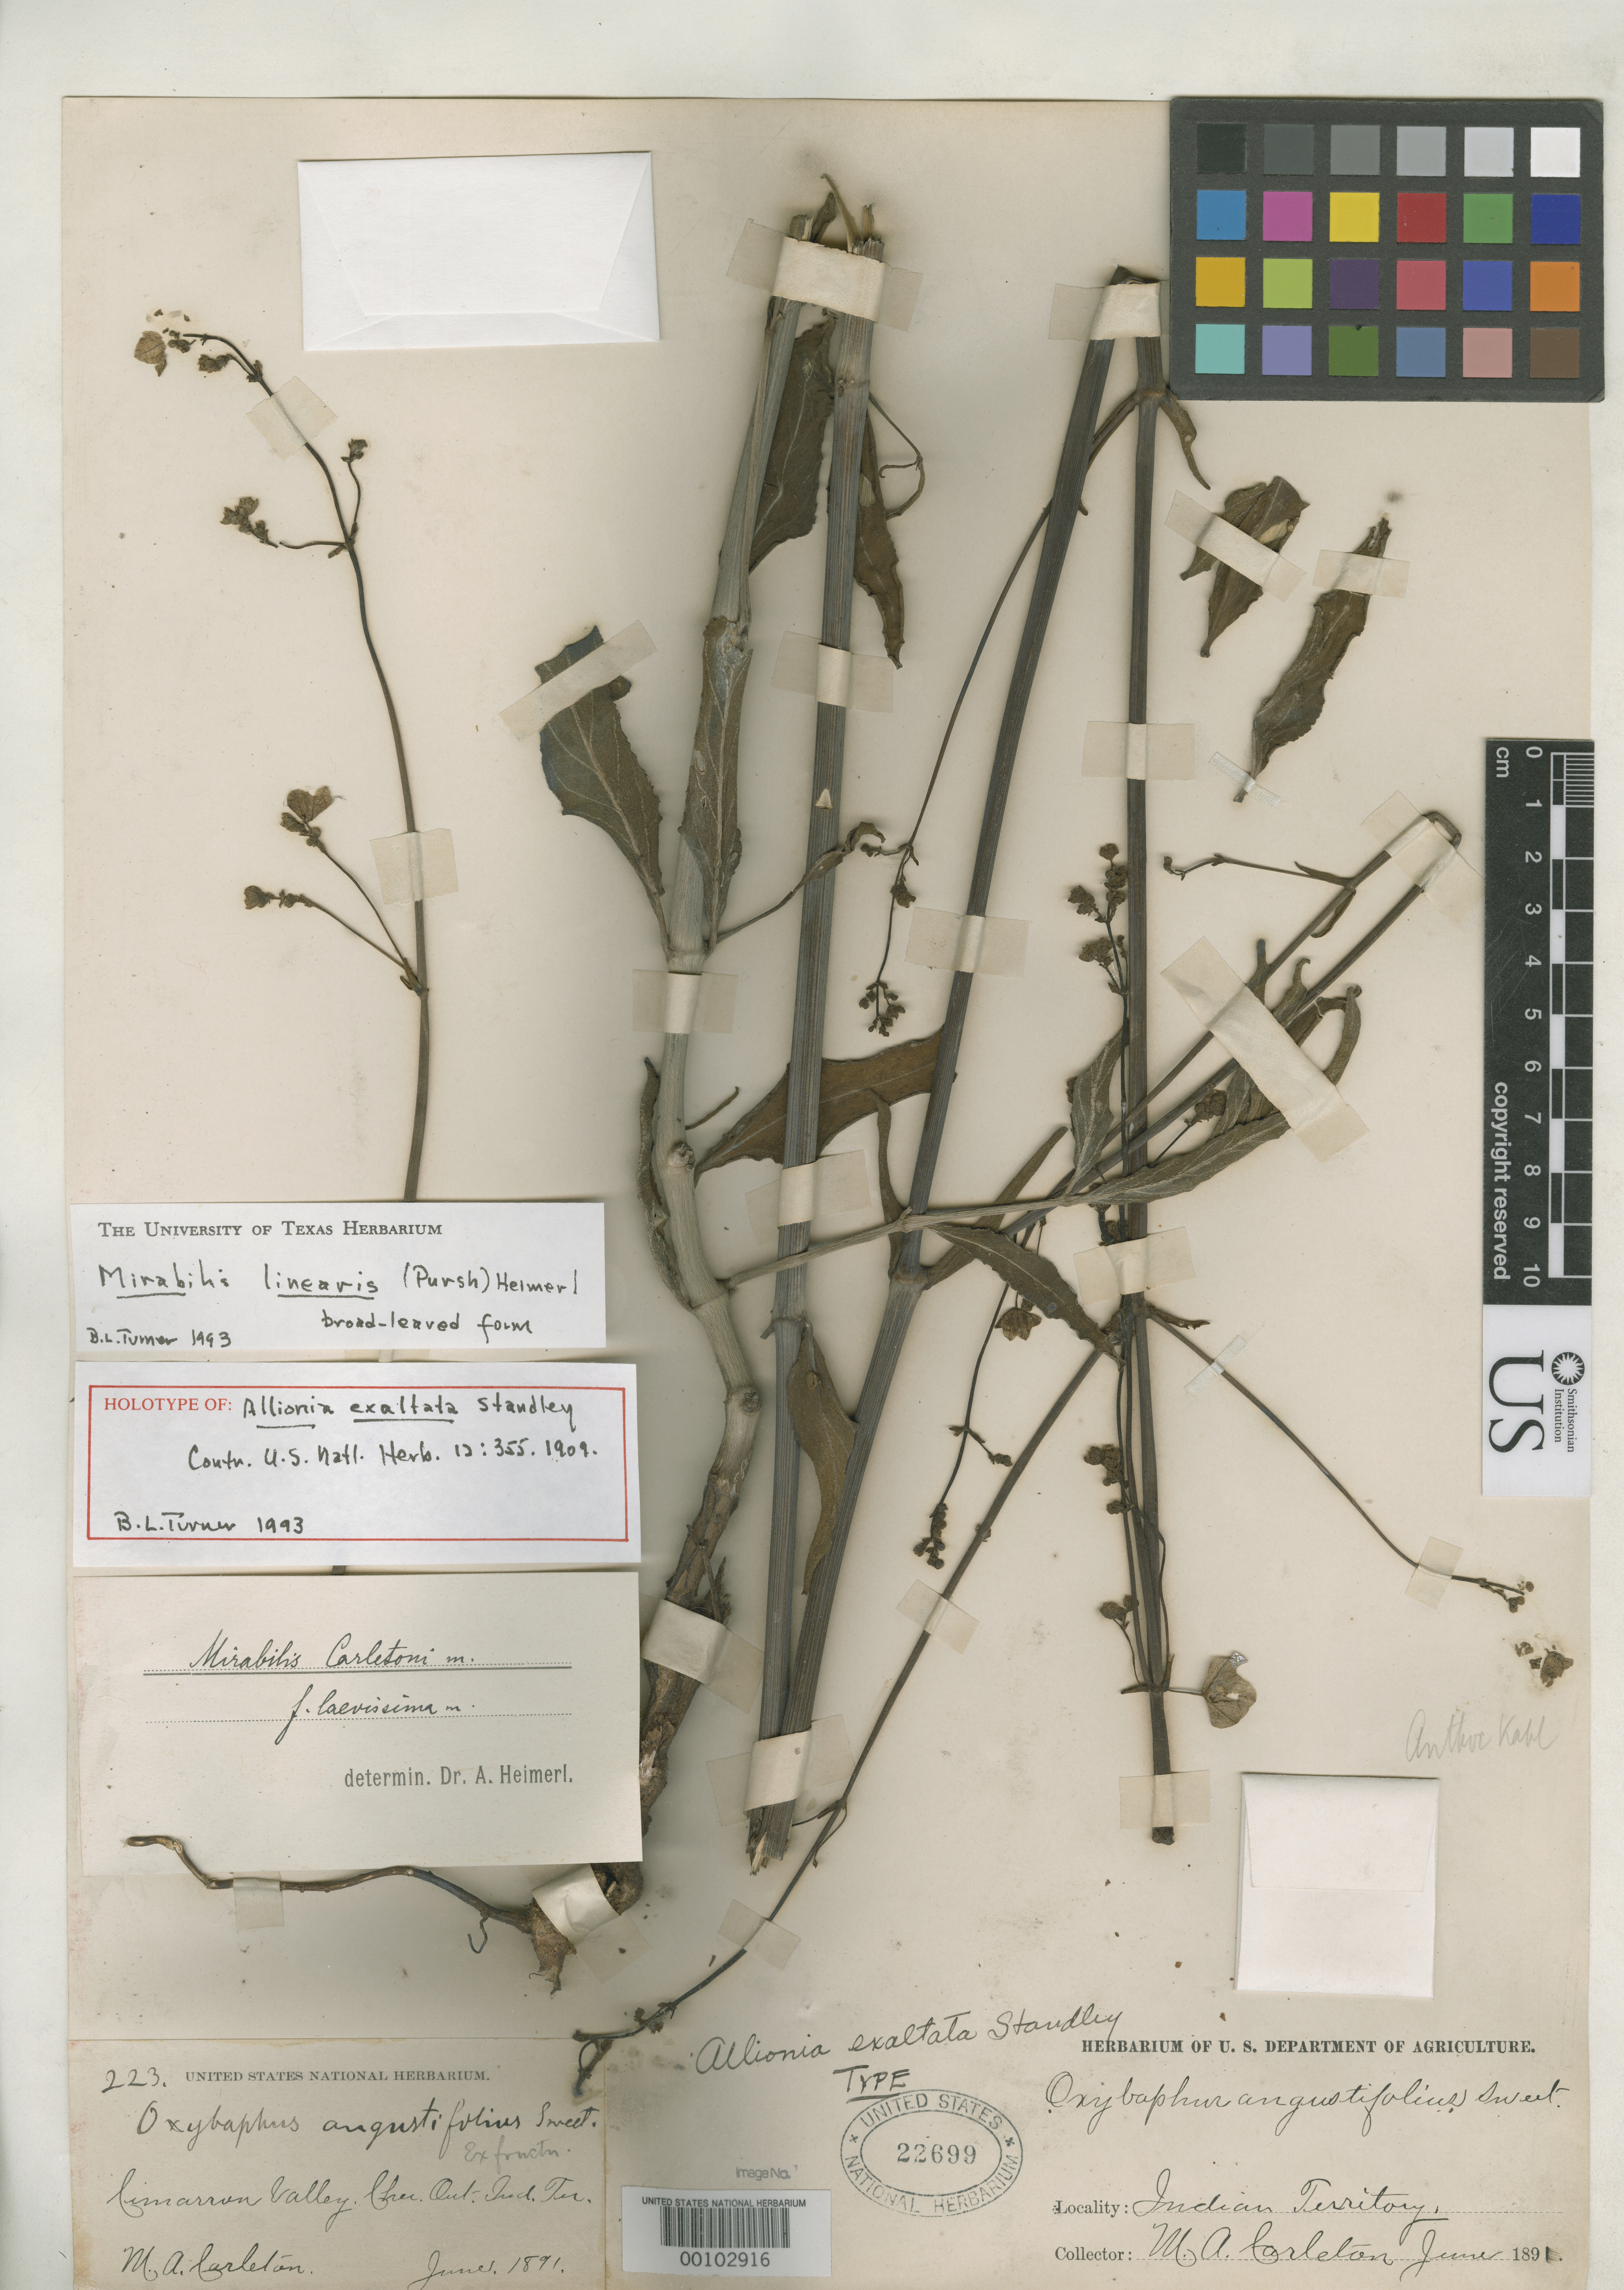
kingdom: Plantae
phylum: Tracheophyta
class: Magnoliopsida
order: Caryophyllales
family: Nyctaginaceae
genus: Allionia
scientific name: Allionia exaltata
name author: Standl.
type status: Holotype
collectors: M. A. Carleton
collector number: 223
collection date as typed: Jun 1891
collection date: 1891-06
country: United States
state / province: Oklahoma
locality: Cimarron Valley, Cherokee Outlet.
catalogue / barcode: US 22699